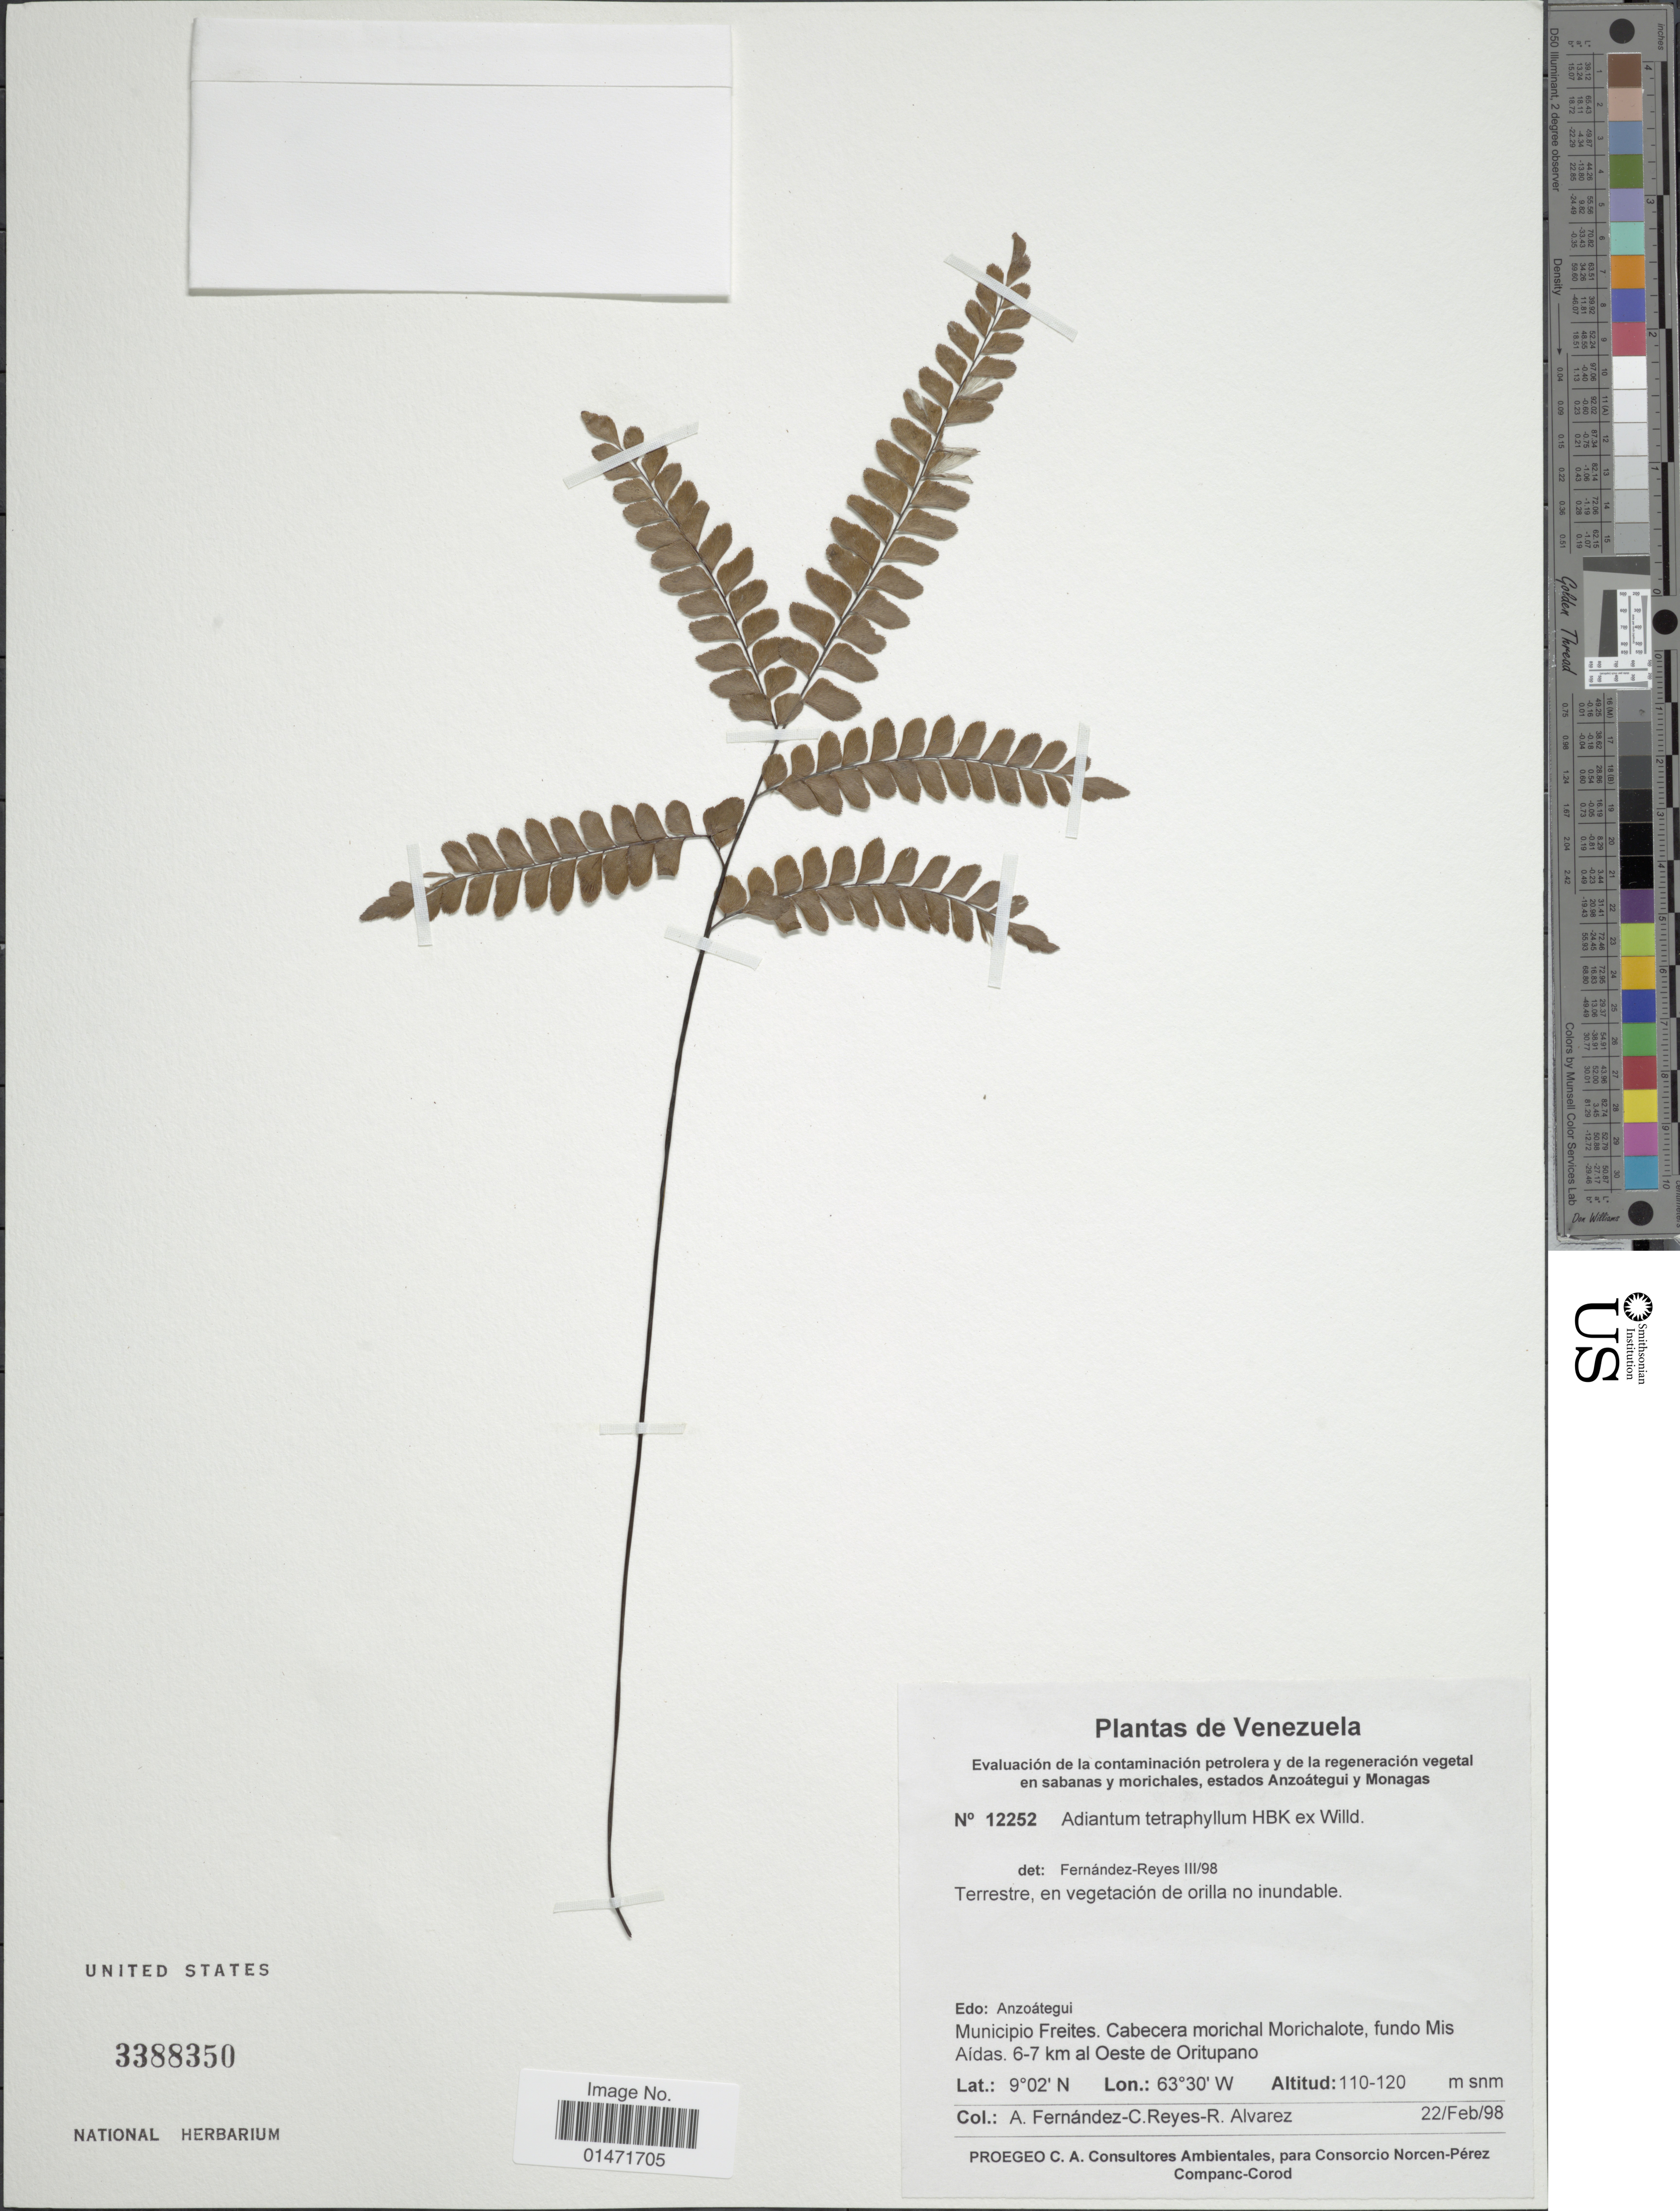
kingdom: Plantae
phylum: Tracheophyta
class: Polypodiopsida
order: Polypodiales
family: Pteridaceae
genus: Adiantum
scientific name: Adiantum tetraphyllum x A. villosum L.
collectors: A. Fernández, C. Reyes & R. Alvarez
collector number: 12252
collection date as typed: Transcribed d/m/y: 22/2/98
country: Venezuela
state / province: Anzoategui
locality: Municipio Freitas. Cabecera morichal Morichalote, fundo Mis Aidas, 6-7 km al Oeste de Oritupano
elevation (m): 110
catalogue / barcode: US 3388350